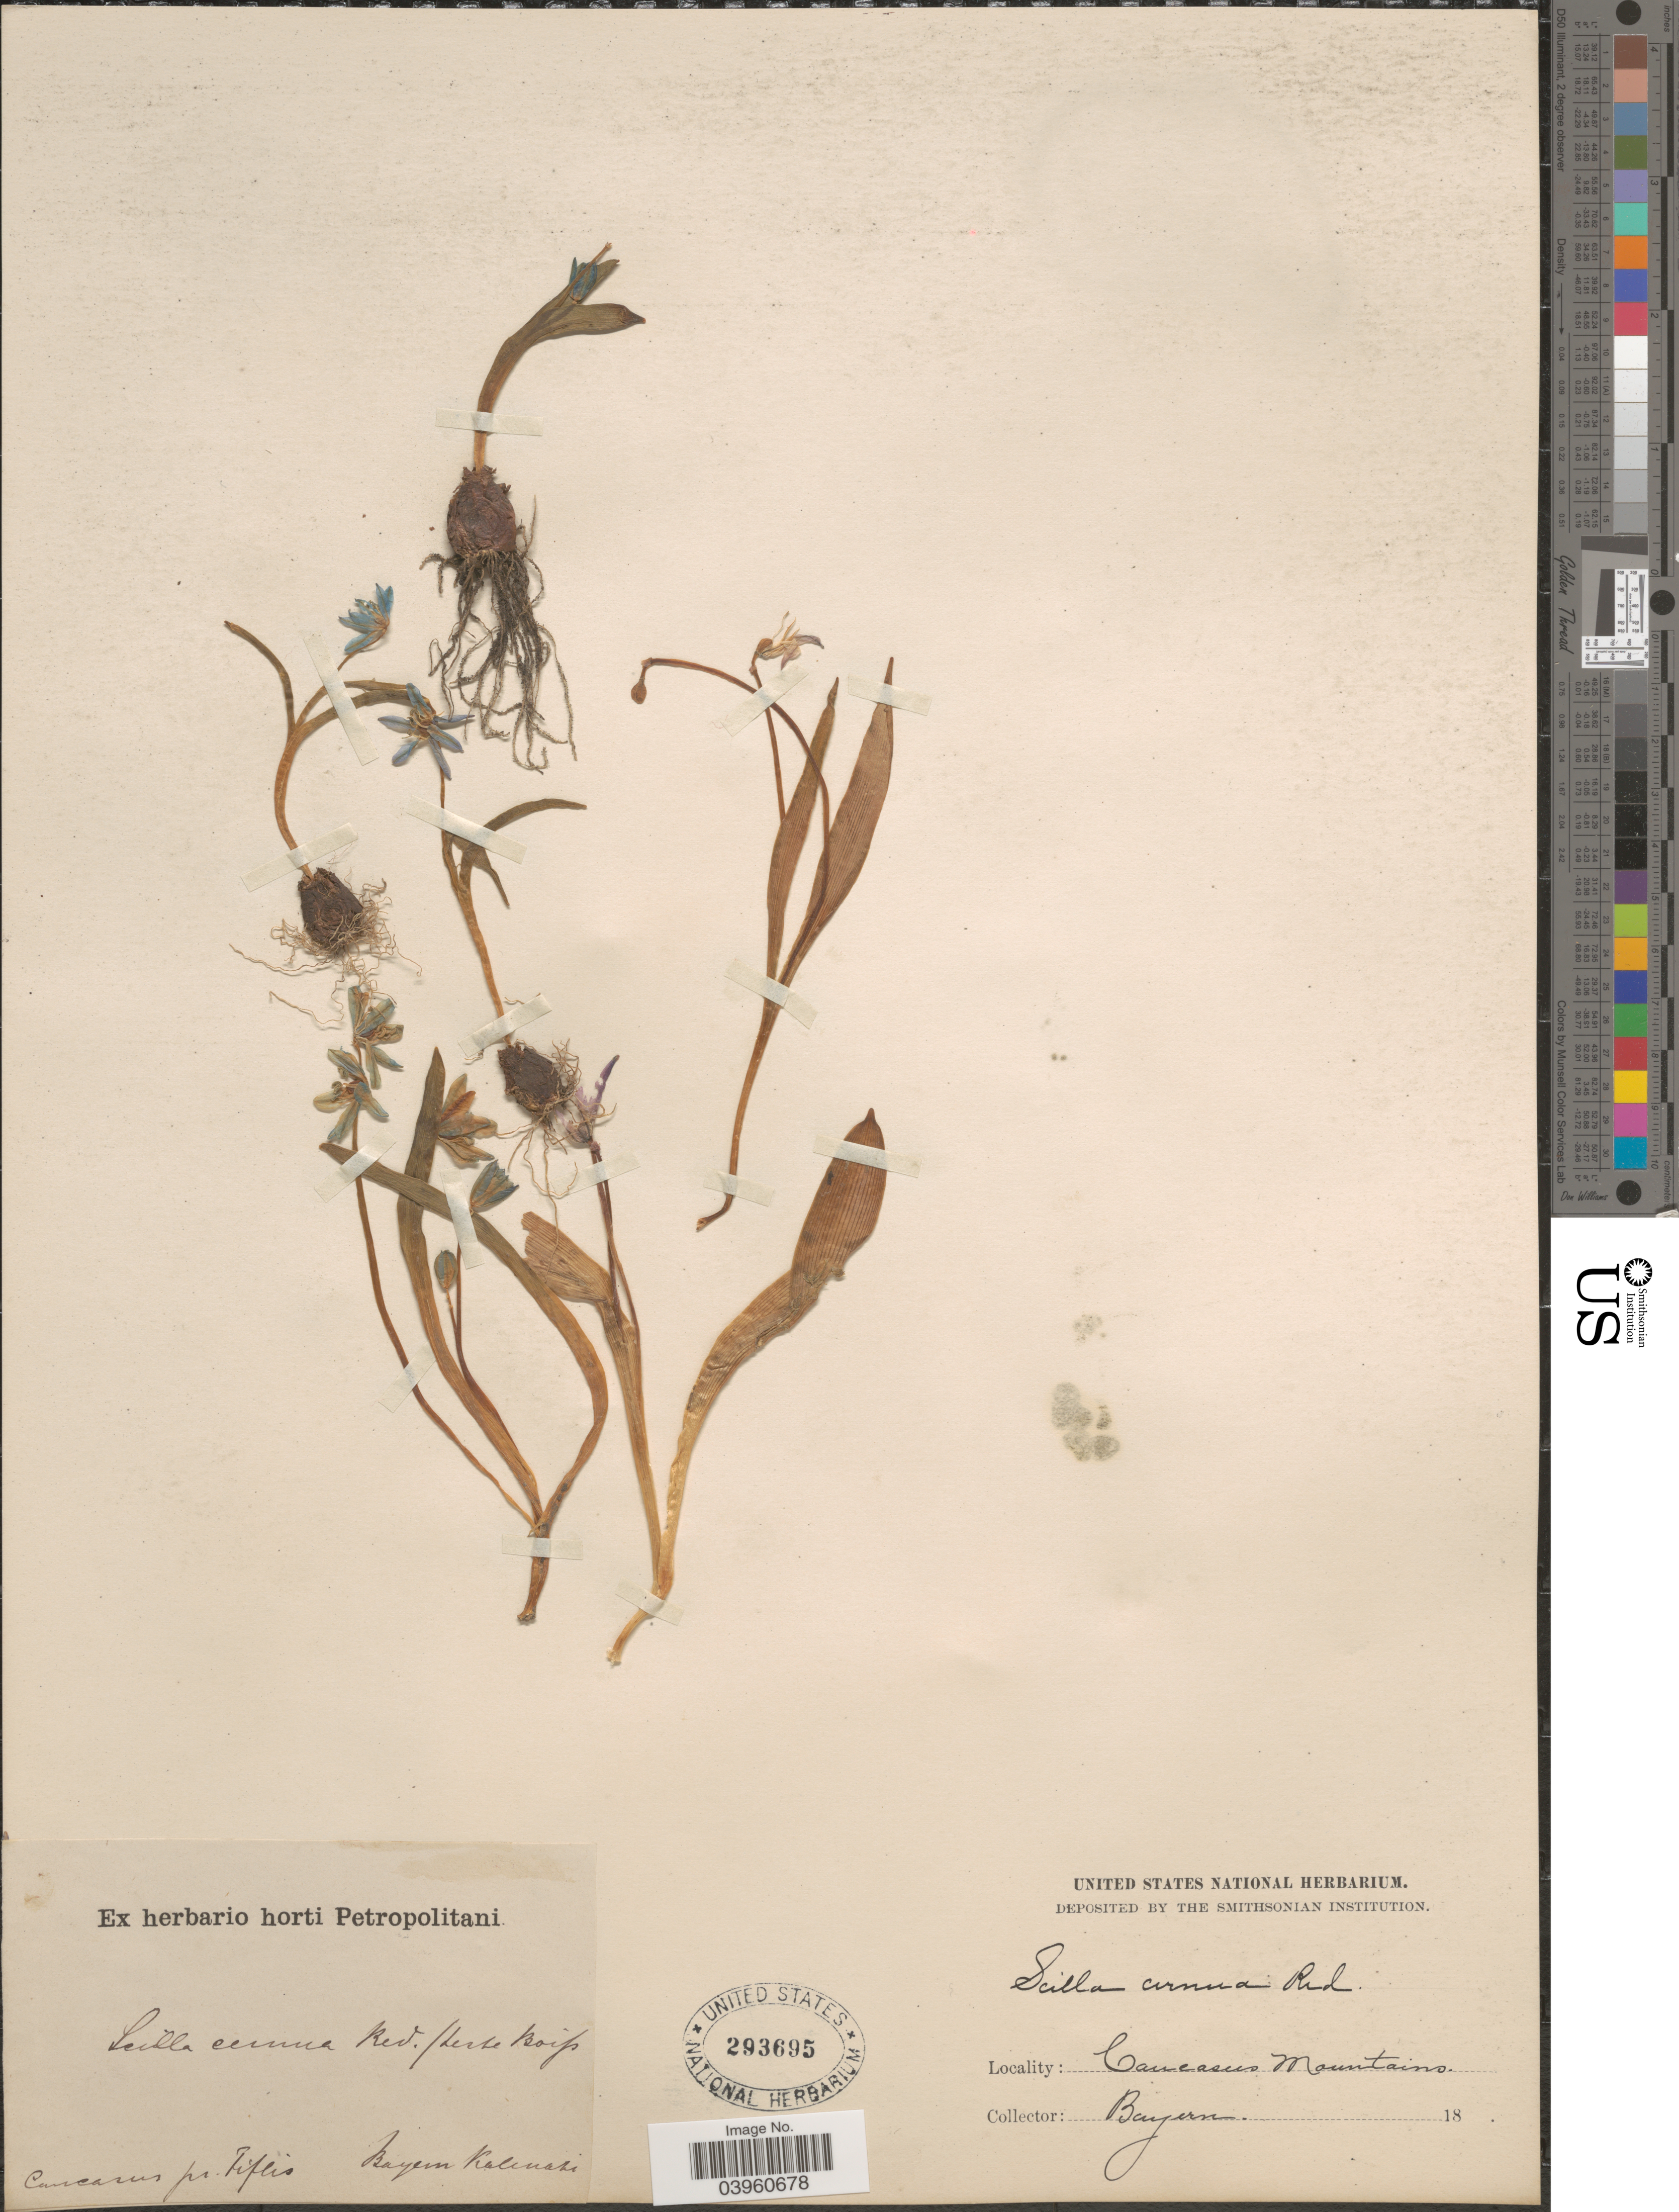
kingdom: Plantae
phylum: Tracheophyta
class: Liliopsida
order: Asparagales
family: Asparagaceae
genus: Scilla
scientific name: Scilla cernua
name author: (L.) Salisb.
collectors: ex herb. horti Petropolitani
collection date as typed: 18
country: Georgia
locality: Caucasus pr. Tiflis. Bayern Kalinati [interpreted]. Caucasus Mountains. Bayern.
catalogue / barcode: US 293695